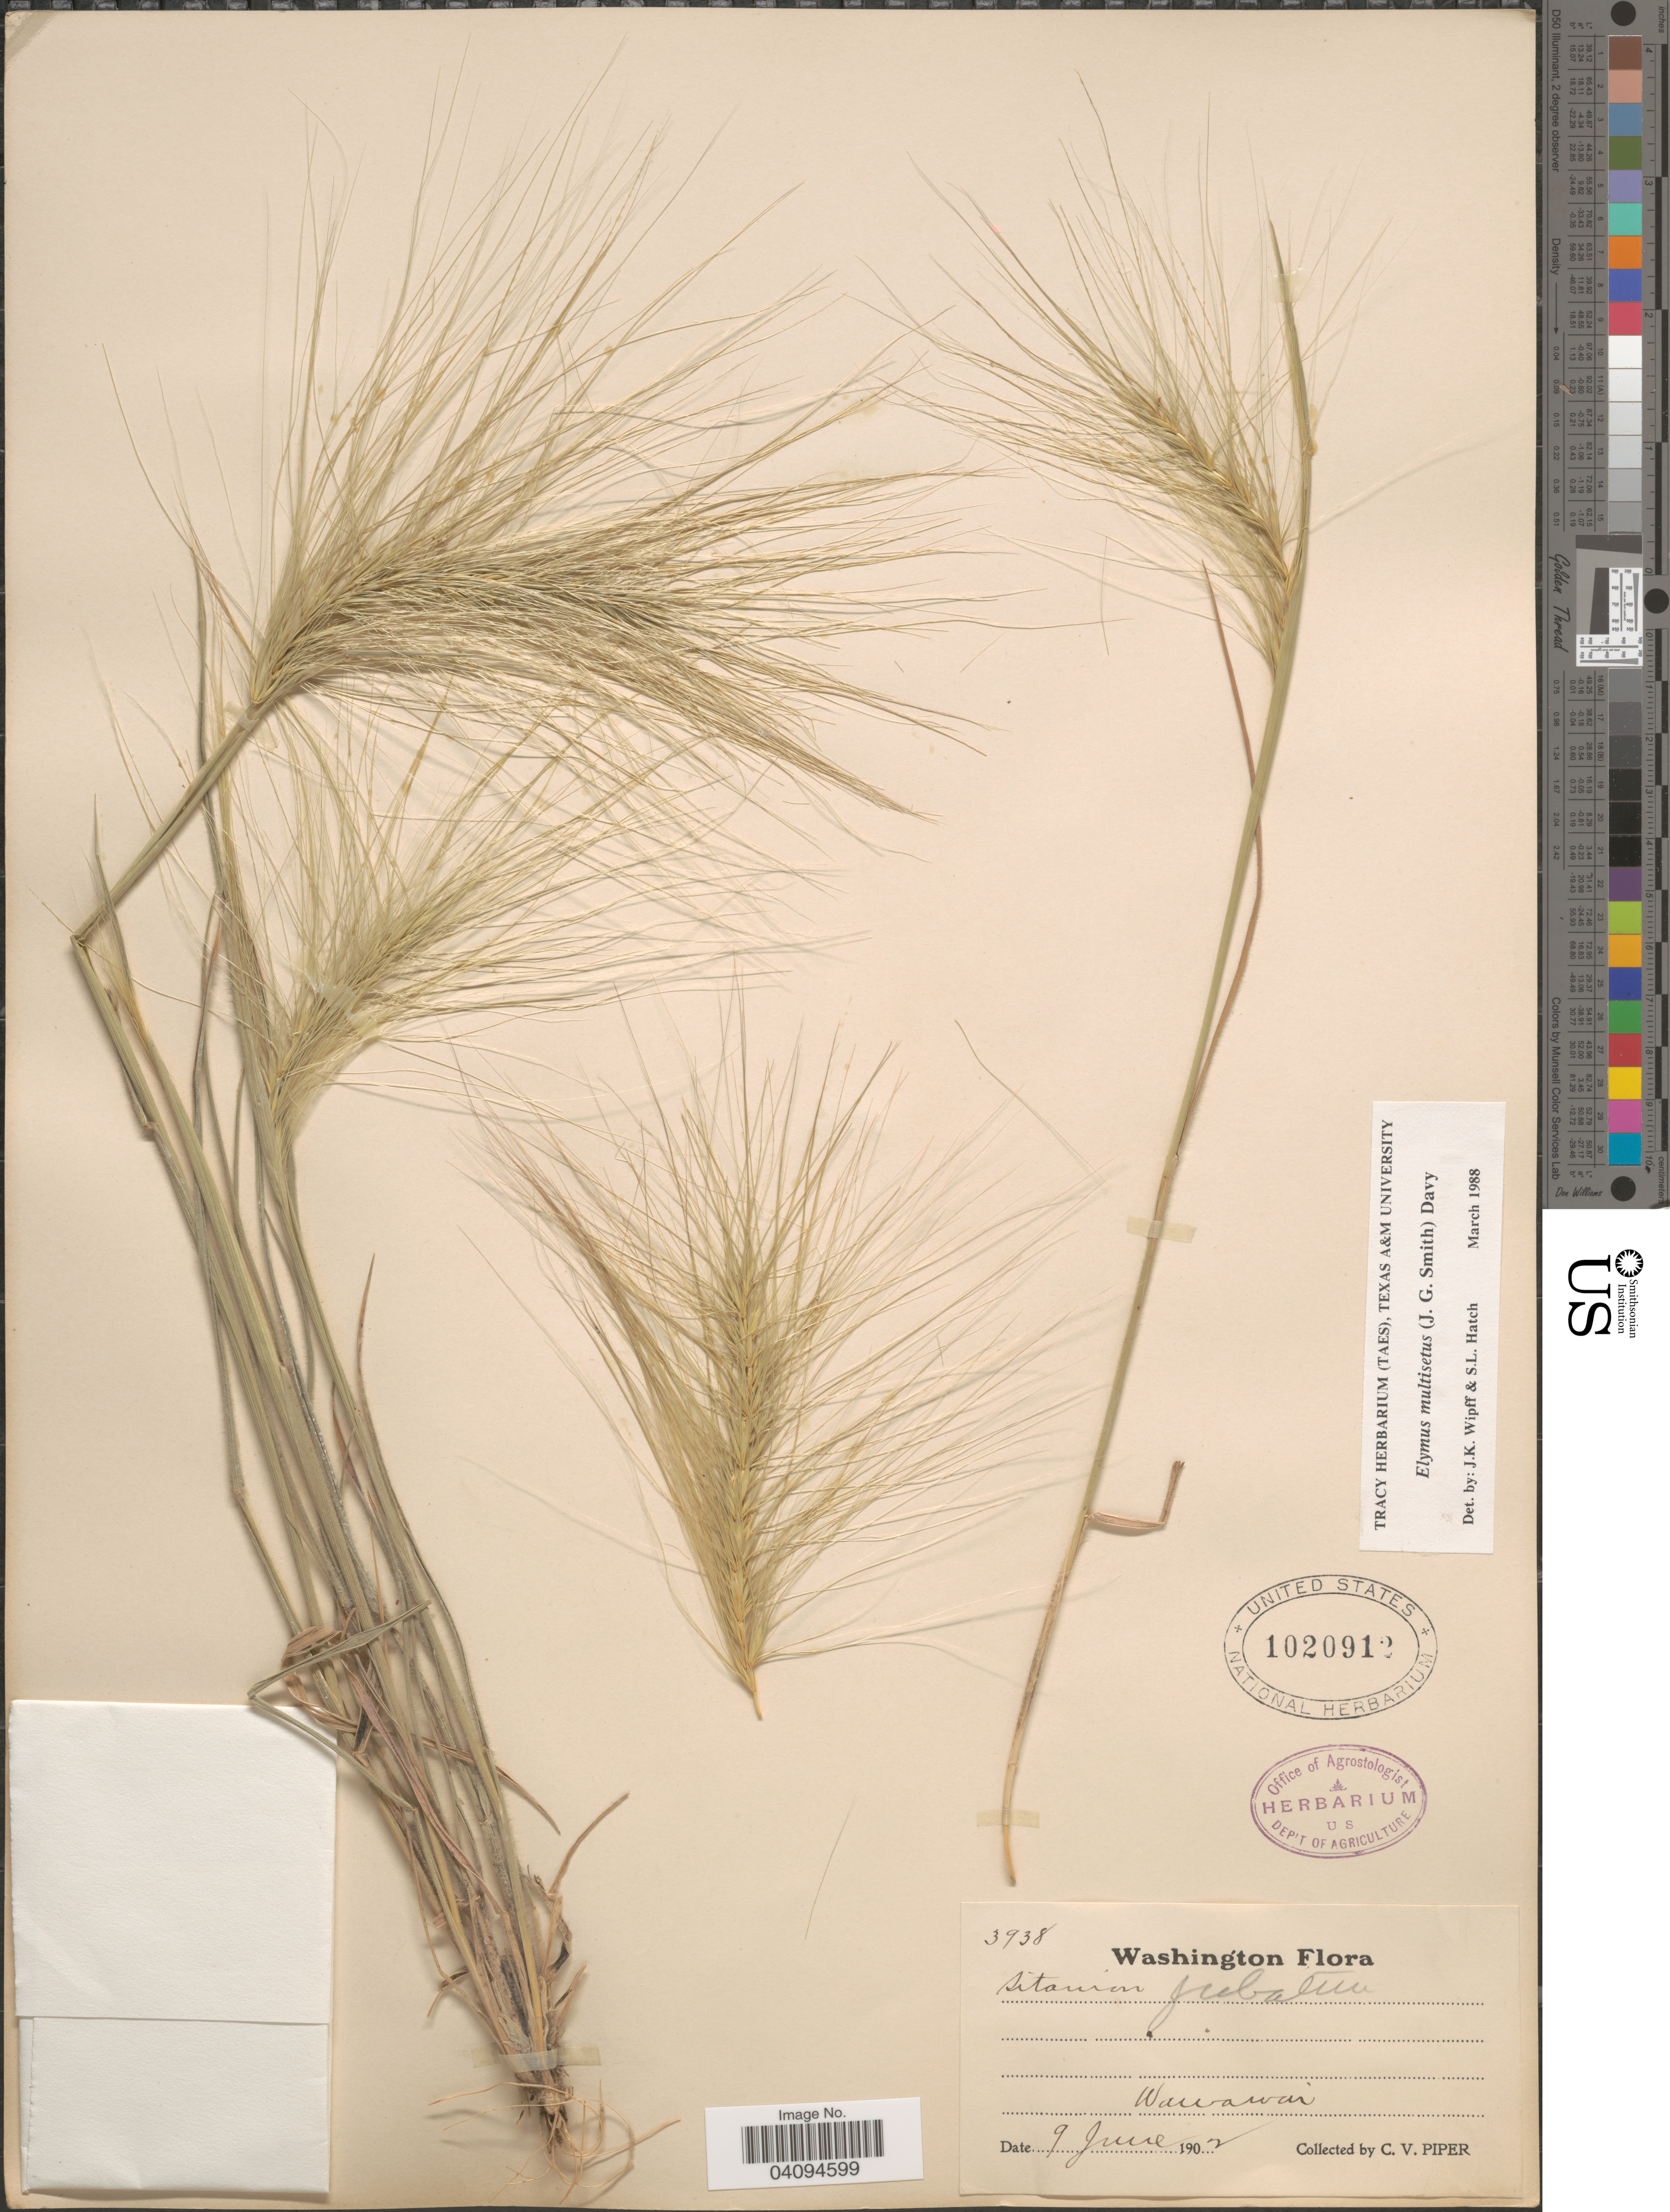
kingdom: Plantae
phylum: Tracheophyta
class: Liliopsida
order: Poales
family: Poaceae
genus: Elymus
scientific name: Elymus multisetus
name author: (J.G. Sm.) Burtt Davy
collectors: C. V. Piper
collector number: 3938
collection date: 1902-06-09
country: United States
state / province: Washington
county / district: Whitman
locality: Wawawai.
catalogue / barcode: US 1020912